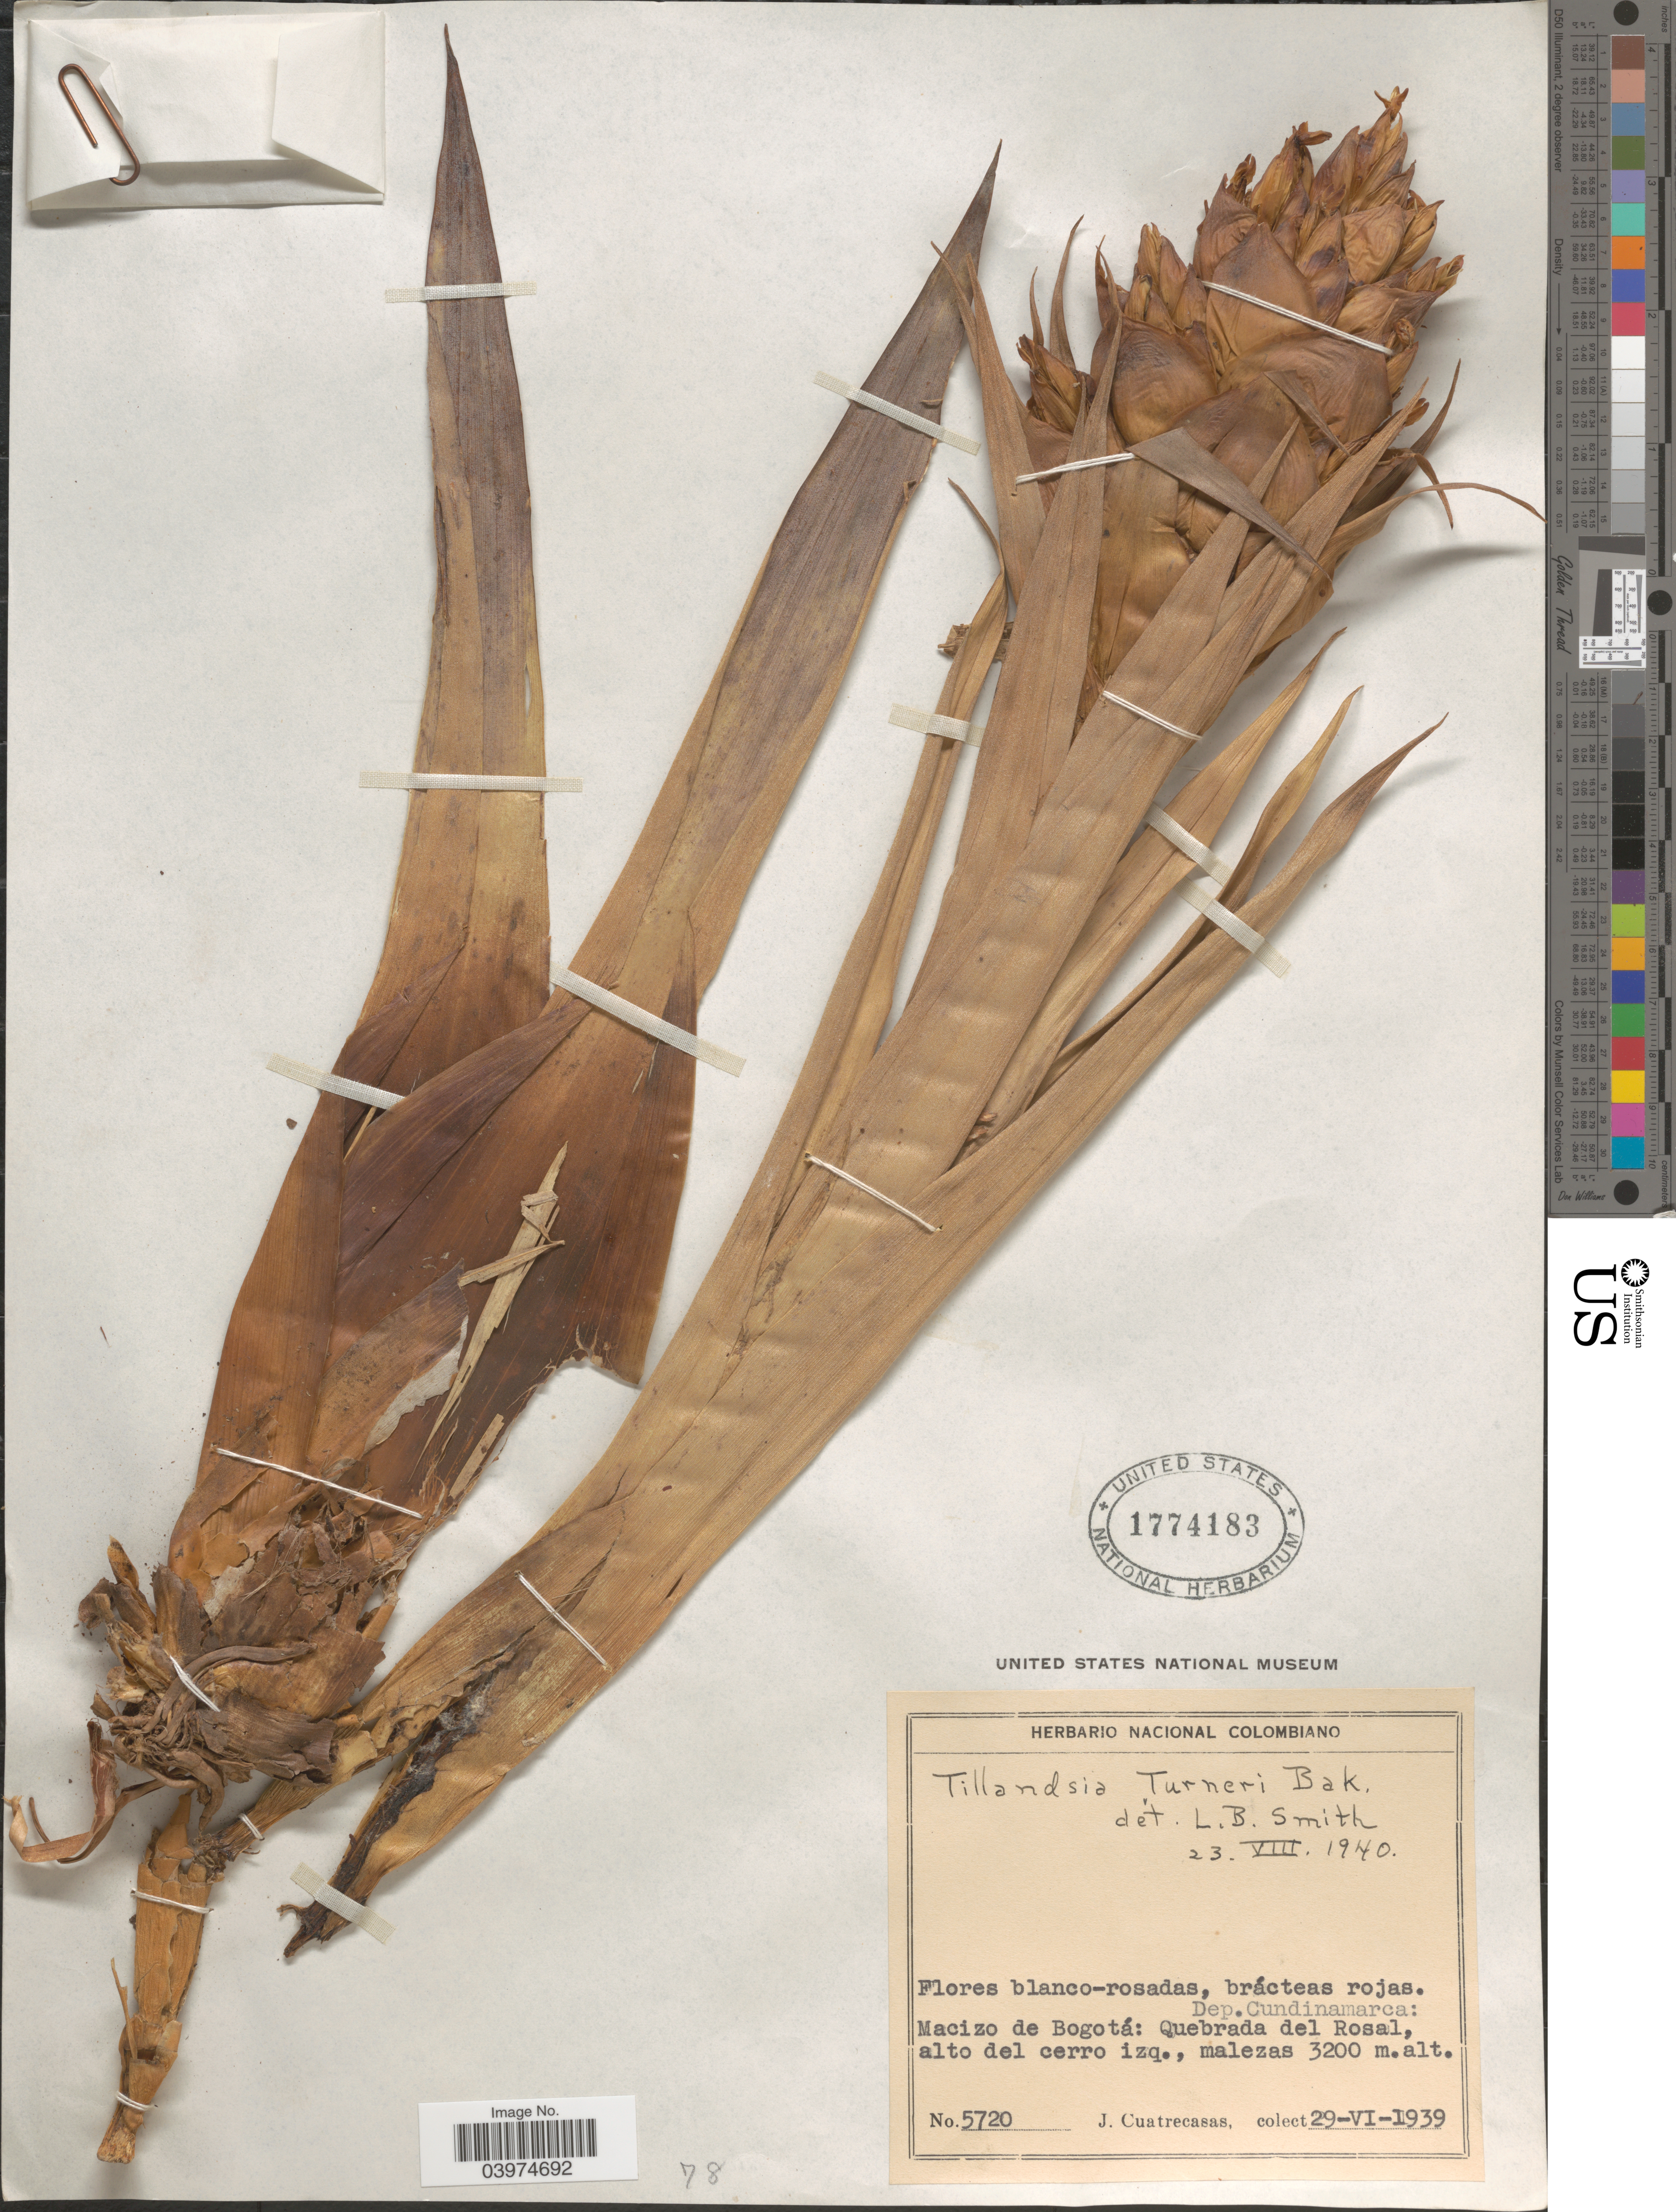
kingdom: Plantae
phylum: Tracheophyta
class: Liliopsida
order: Poales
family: Bromeliaceae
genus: Tillandsia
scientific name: Tillandsia turneri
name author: Baker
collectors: J. Cuatrecasas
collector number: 5720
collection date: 1939-06-29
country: Colombia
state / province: Bogota D.C.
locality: Macizo de Bogotá: Quebrada del Rosal, alto del cerro izq., malezas.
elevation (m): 3200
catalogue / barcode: US 1774183